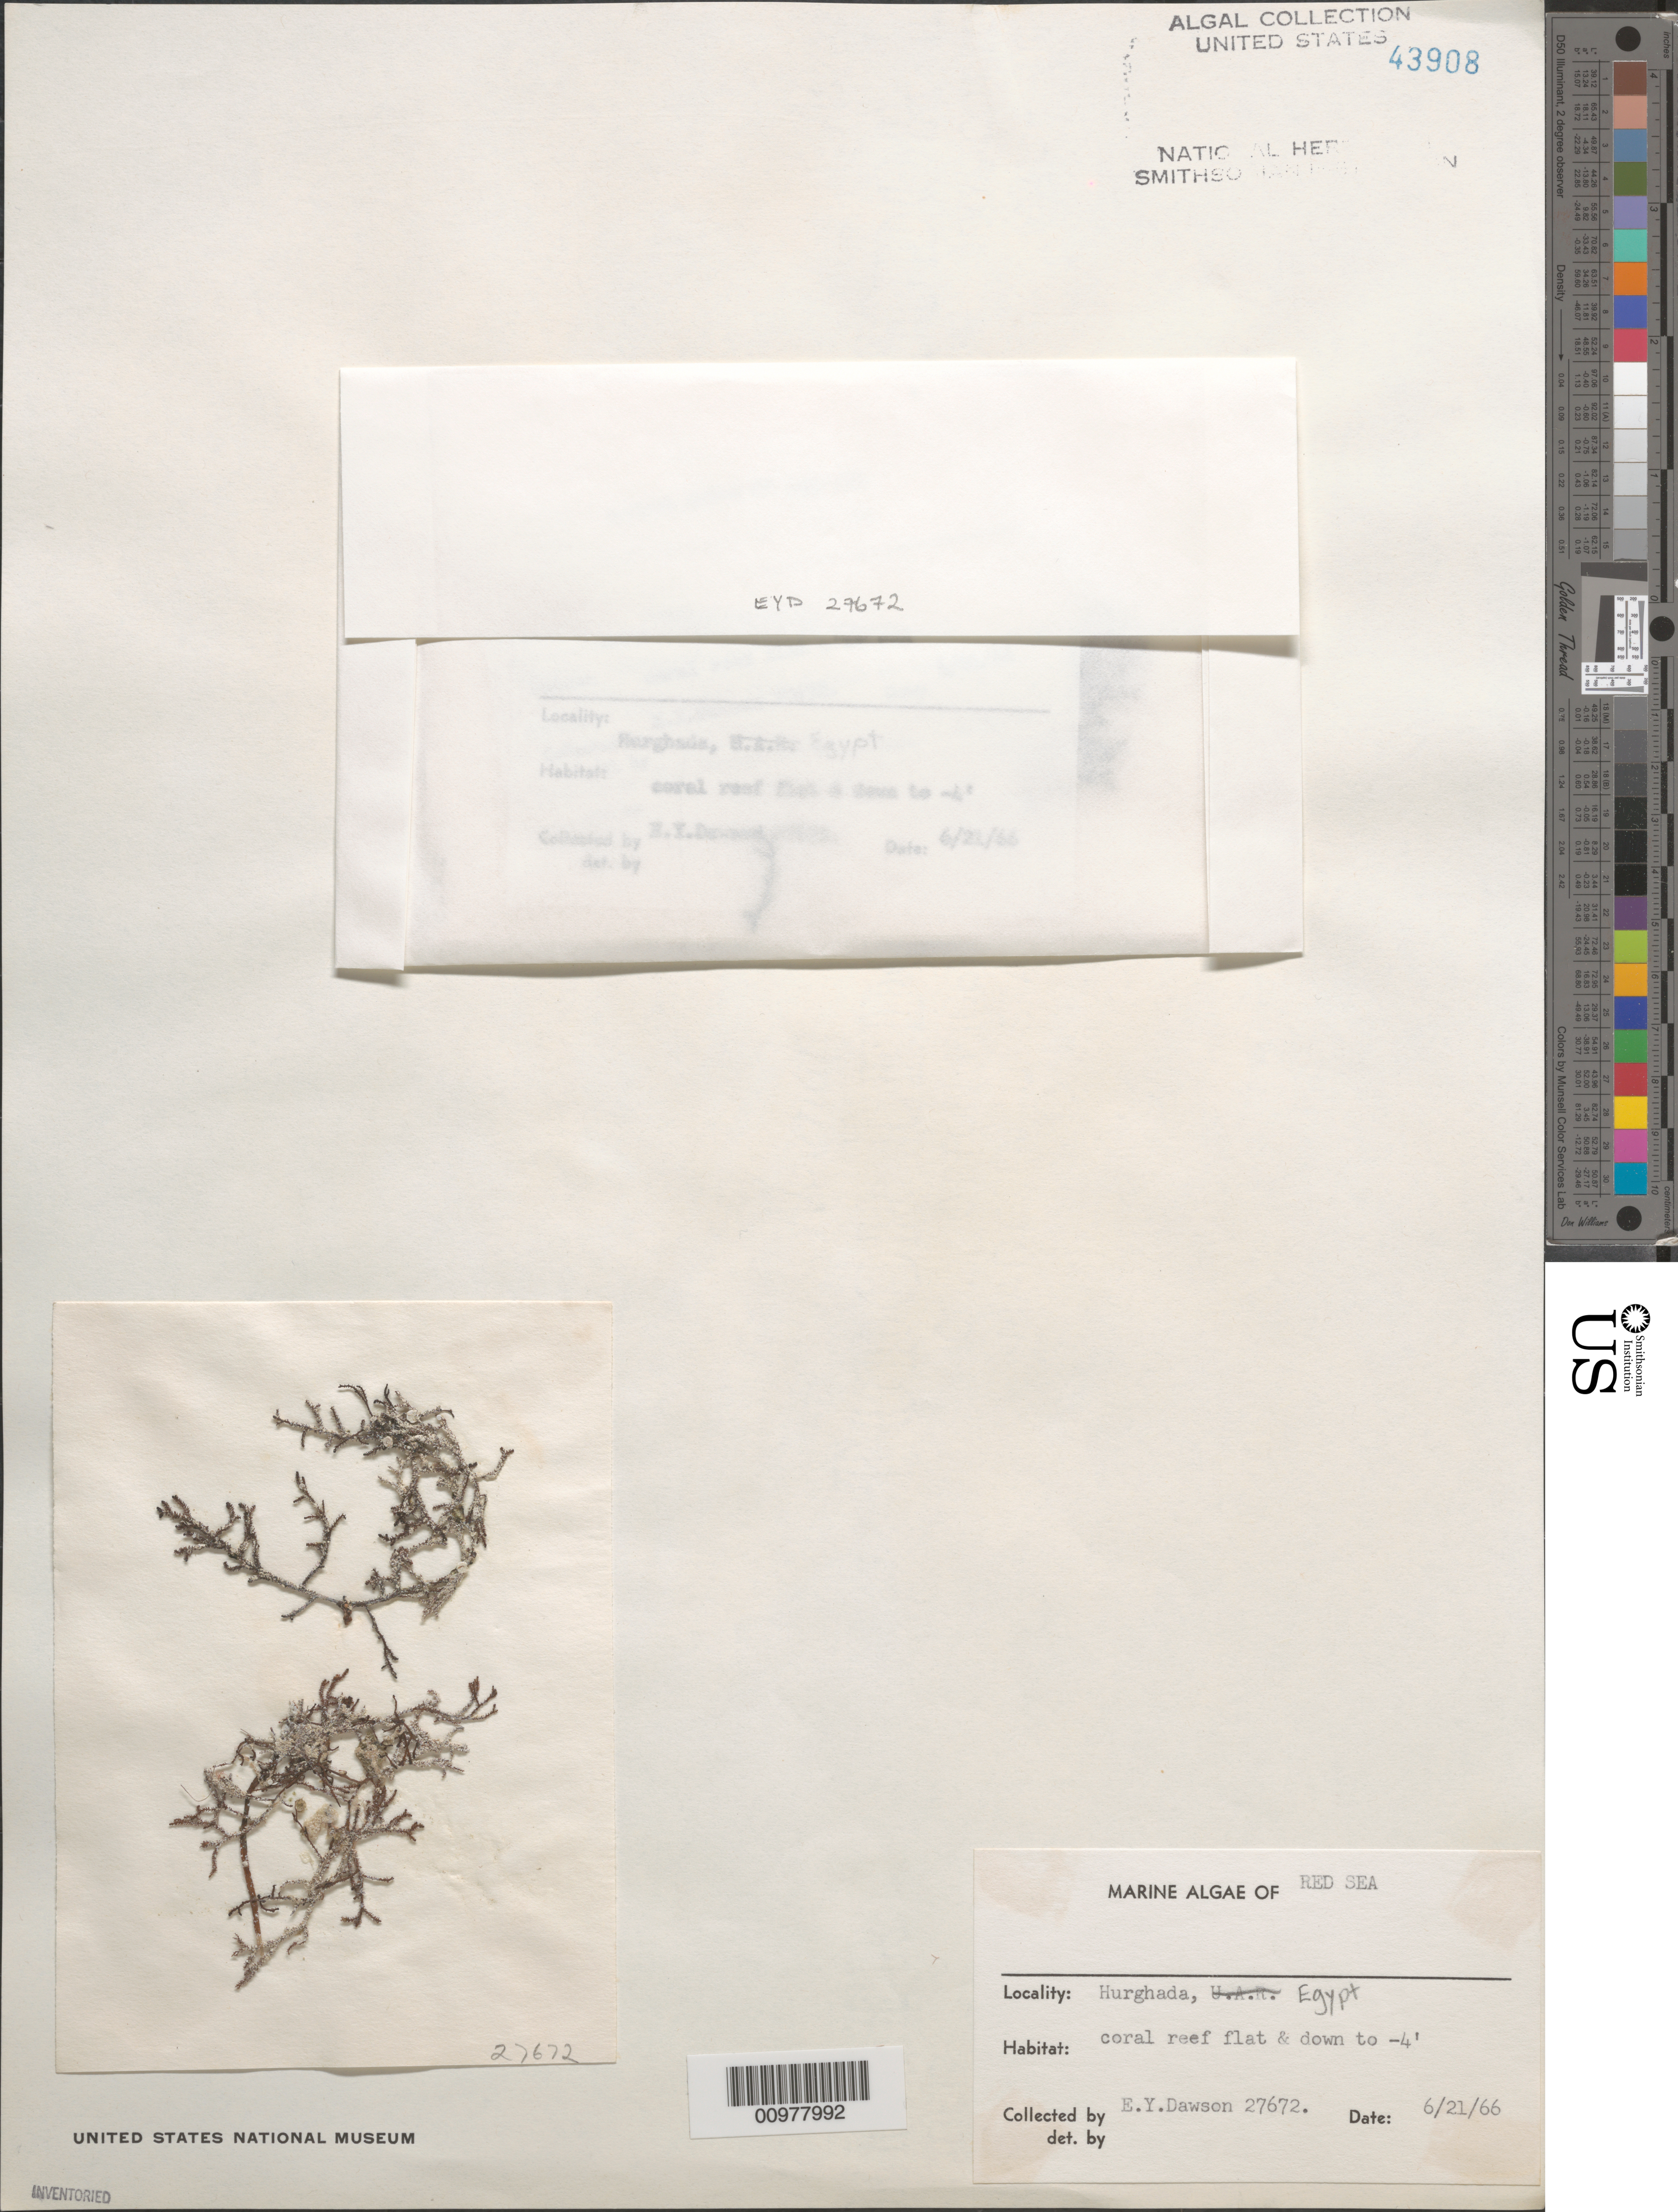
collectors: E. Y. Dawson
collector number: EYD 27672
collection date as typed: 21 Jun 1966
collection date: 1966-06-21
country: Egypt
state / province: Al Bahr al Ahmar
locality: Hurghada, Red Sea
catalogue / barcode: US 43908